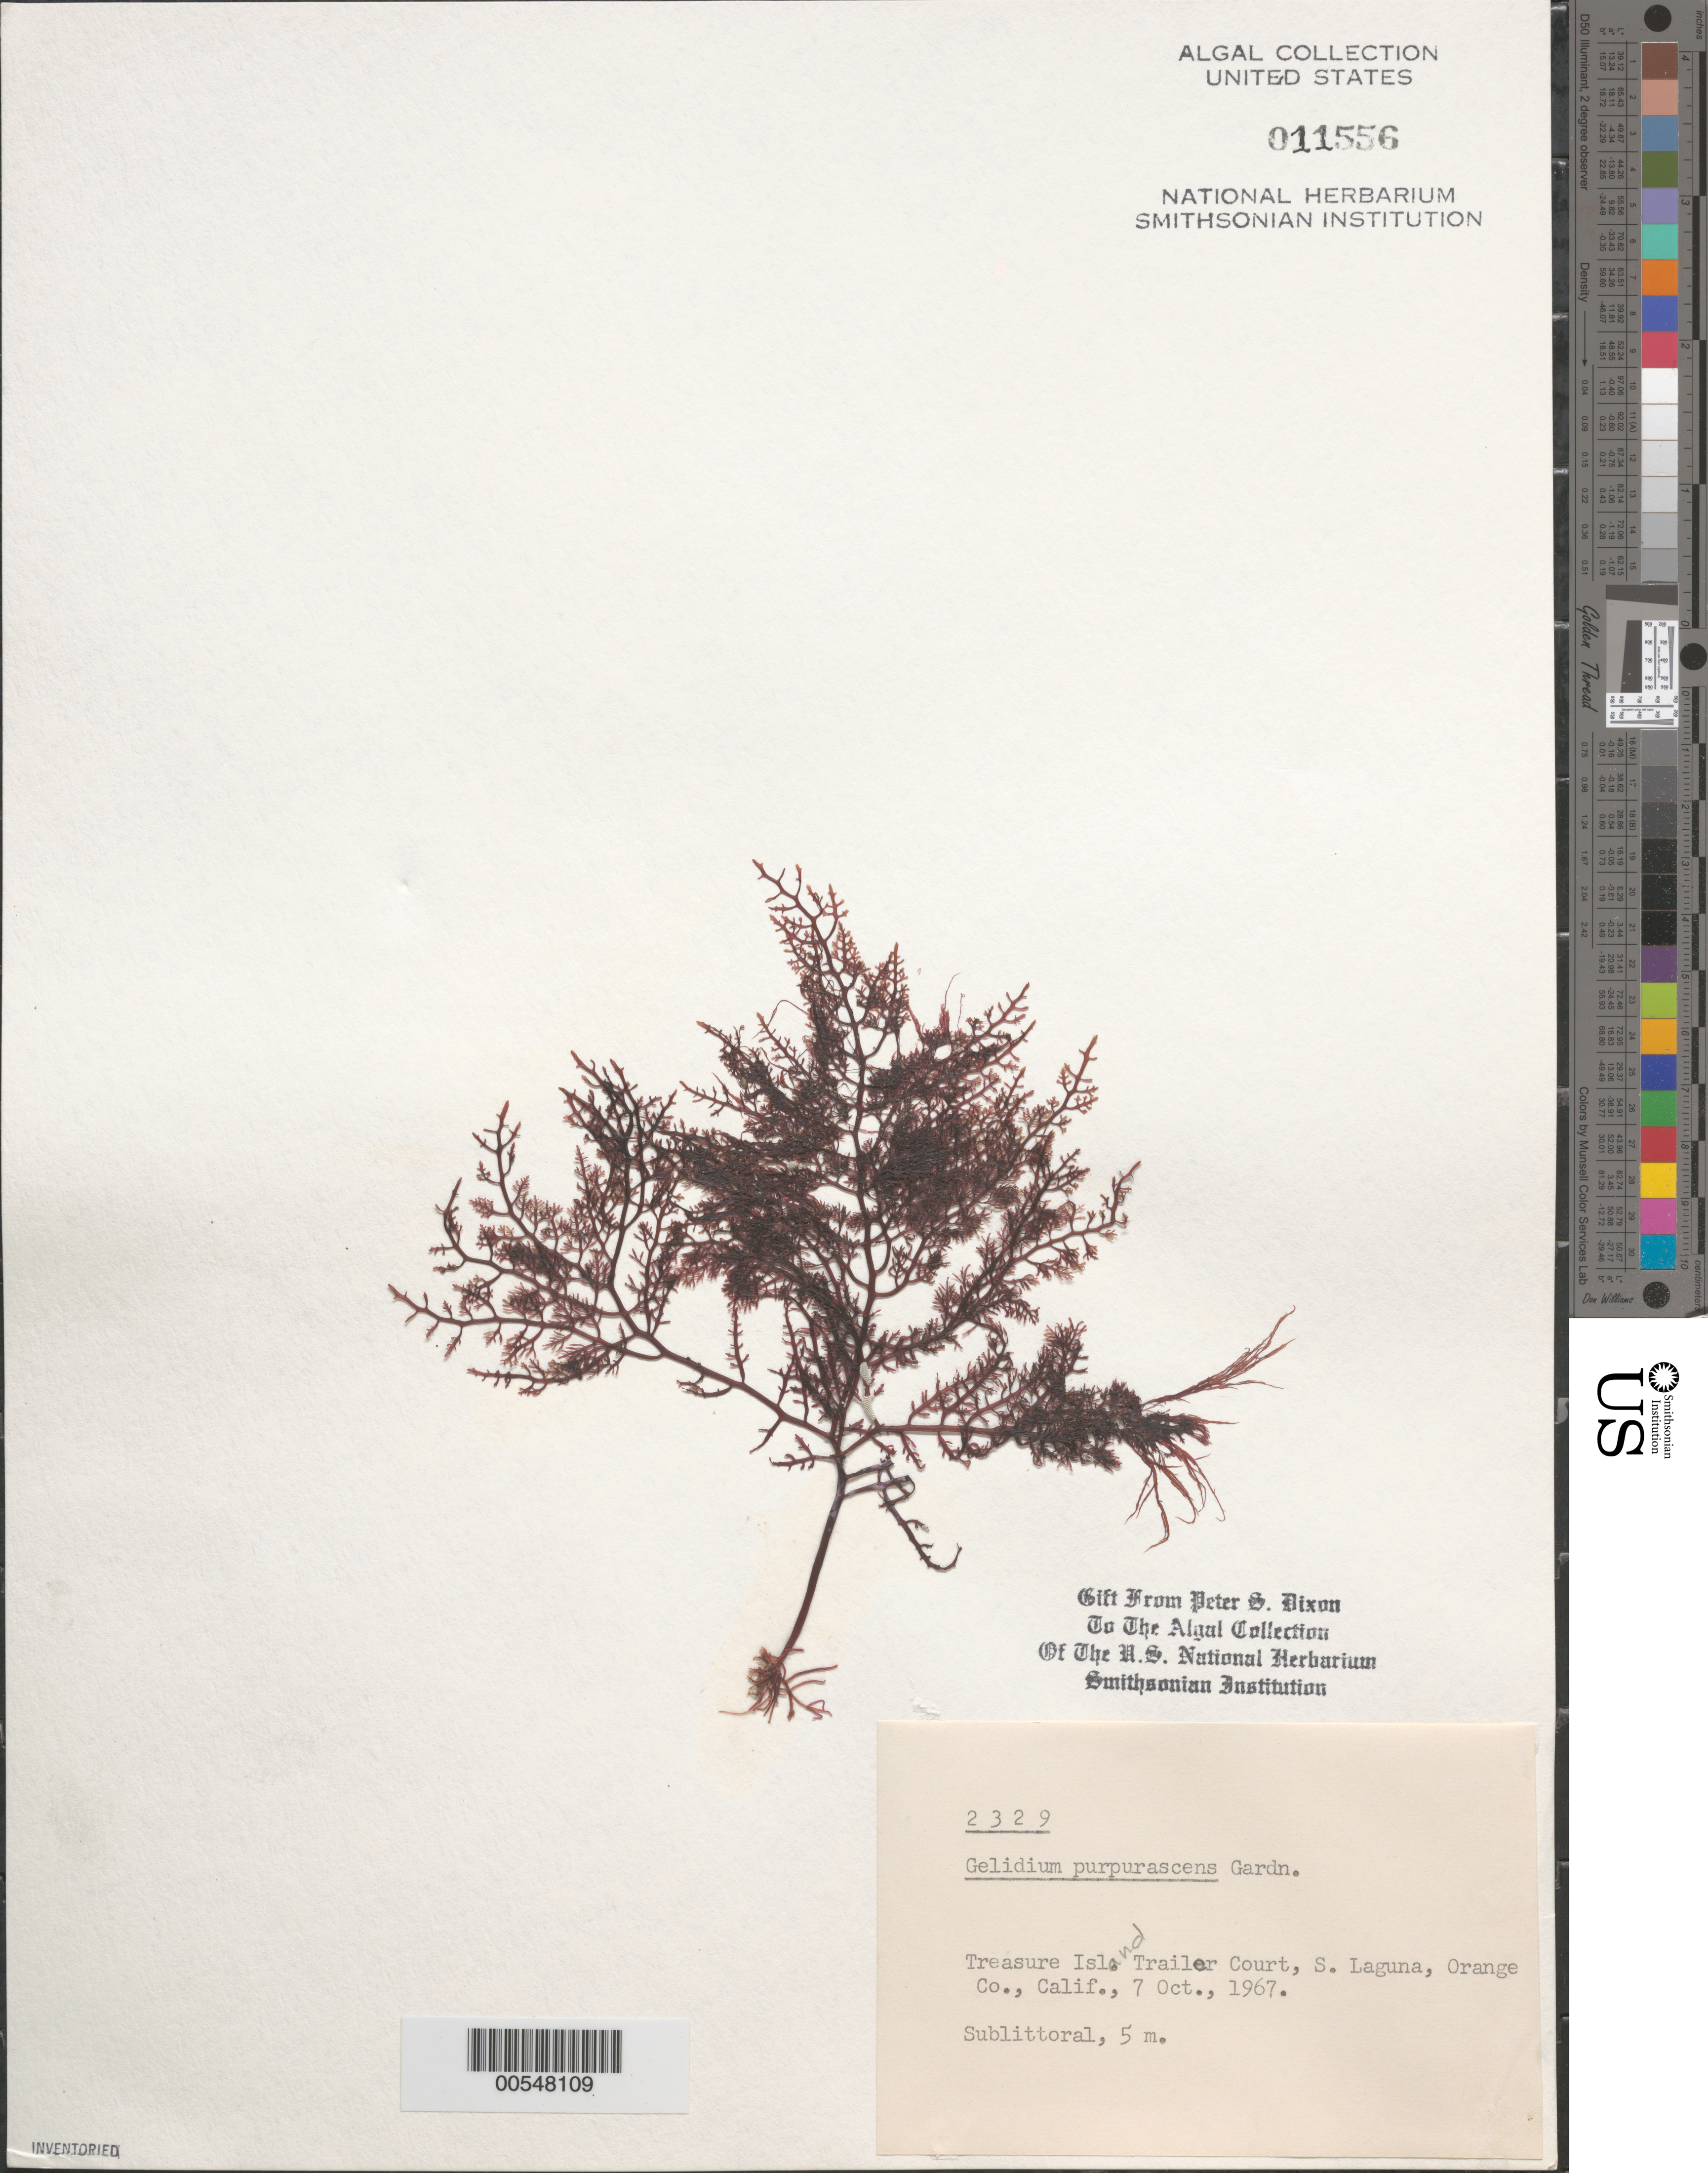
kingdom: Plantae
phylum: Rhodophyta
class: Florideophyceae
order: Gelidiales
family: Gelidiaceae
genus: Gelidium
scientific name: Gelidium purpurascens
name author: N.L. Gardner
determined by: Dixon, P. S.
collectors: P. S. Dixon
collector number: PSD 2329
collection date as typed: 07 Oct 1967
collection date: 1967-10-07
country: United States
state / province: California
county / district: Orange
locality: South Laguna, Treasure Island Trailer Court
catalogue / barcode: US 11556